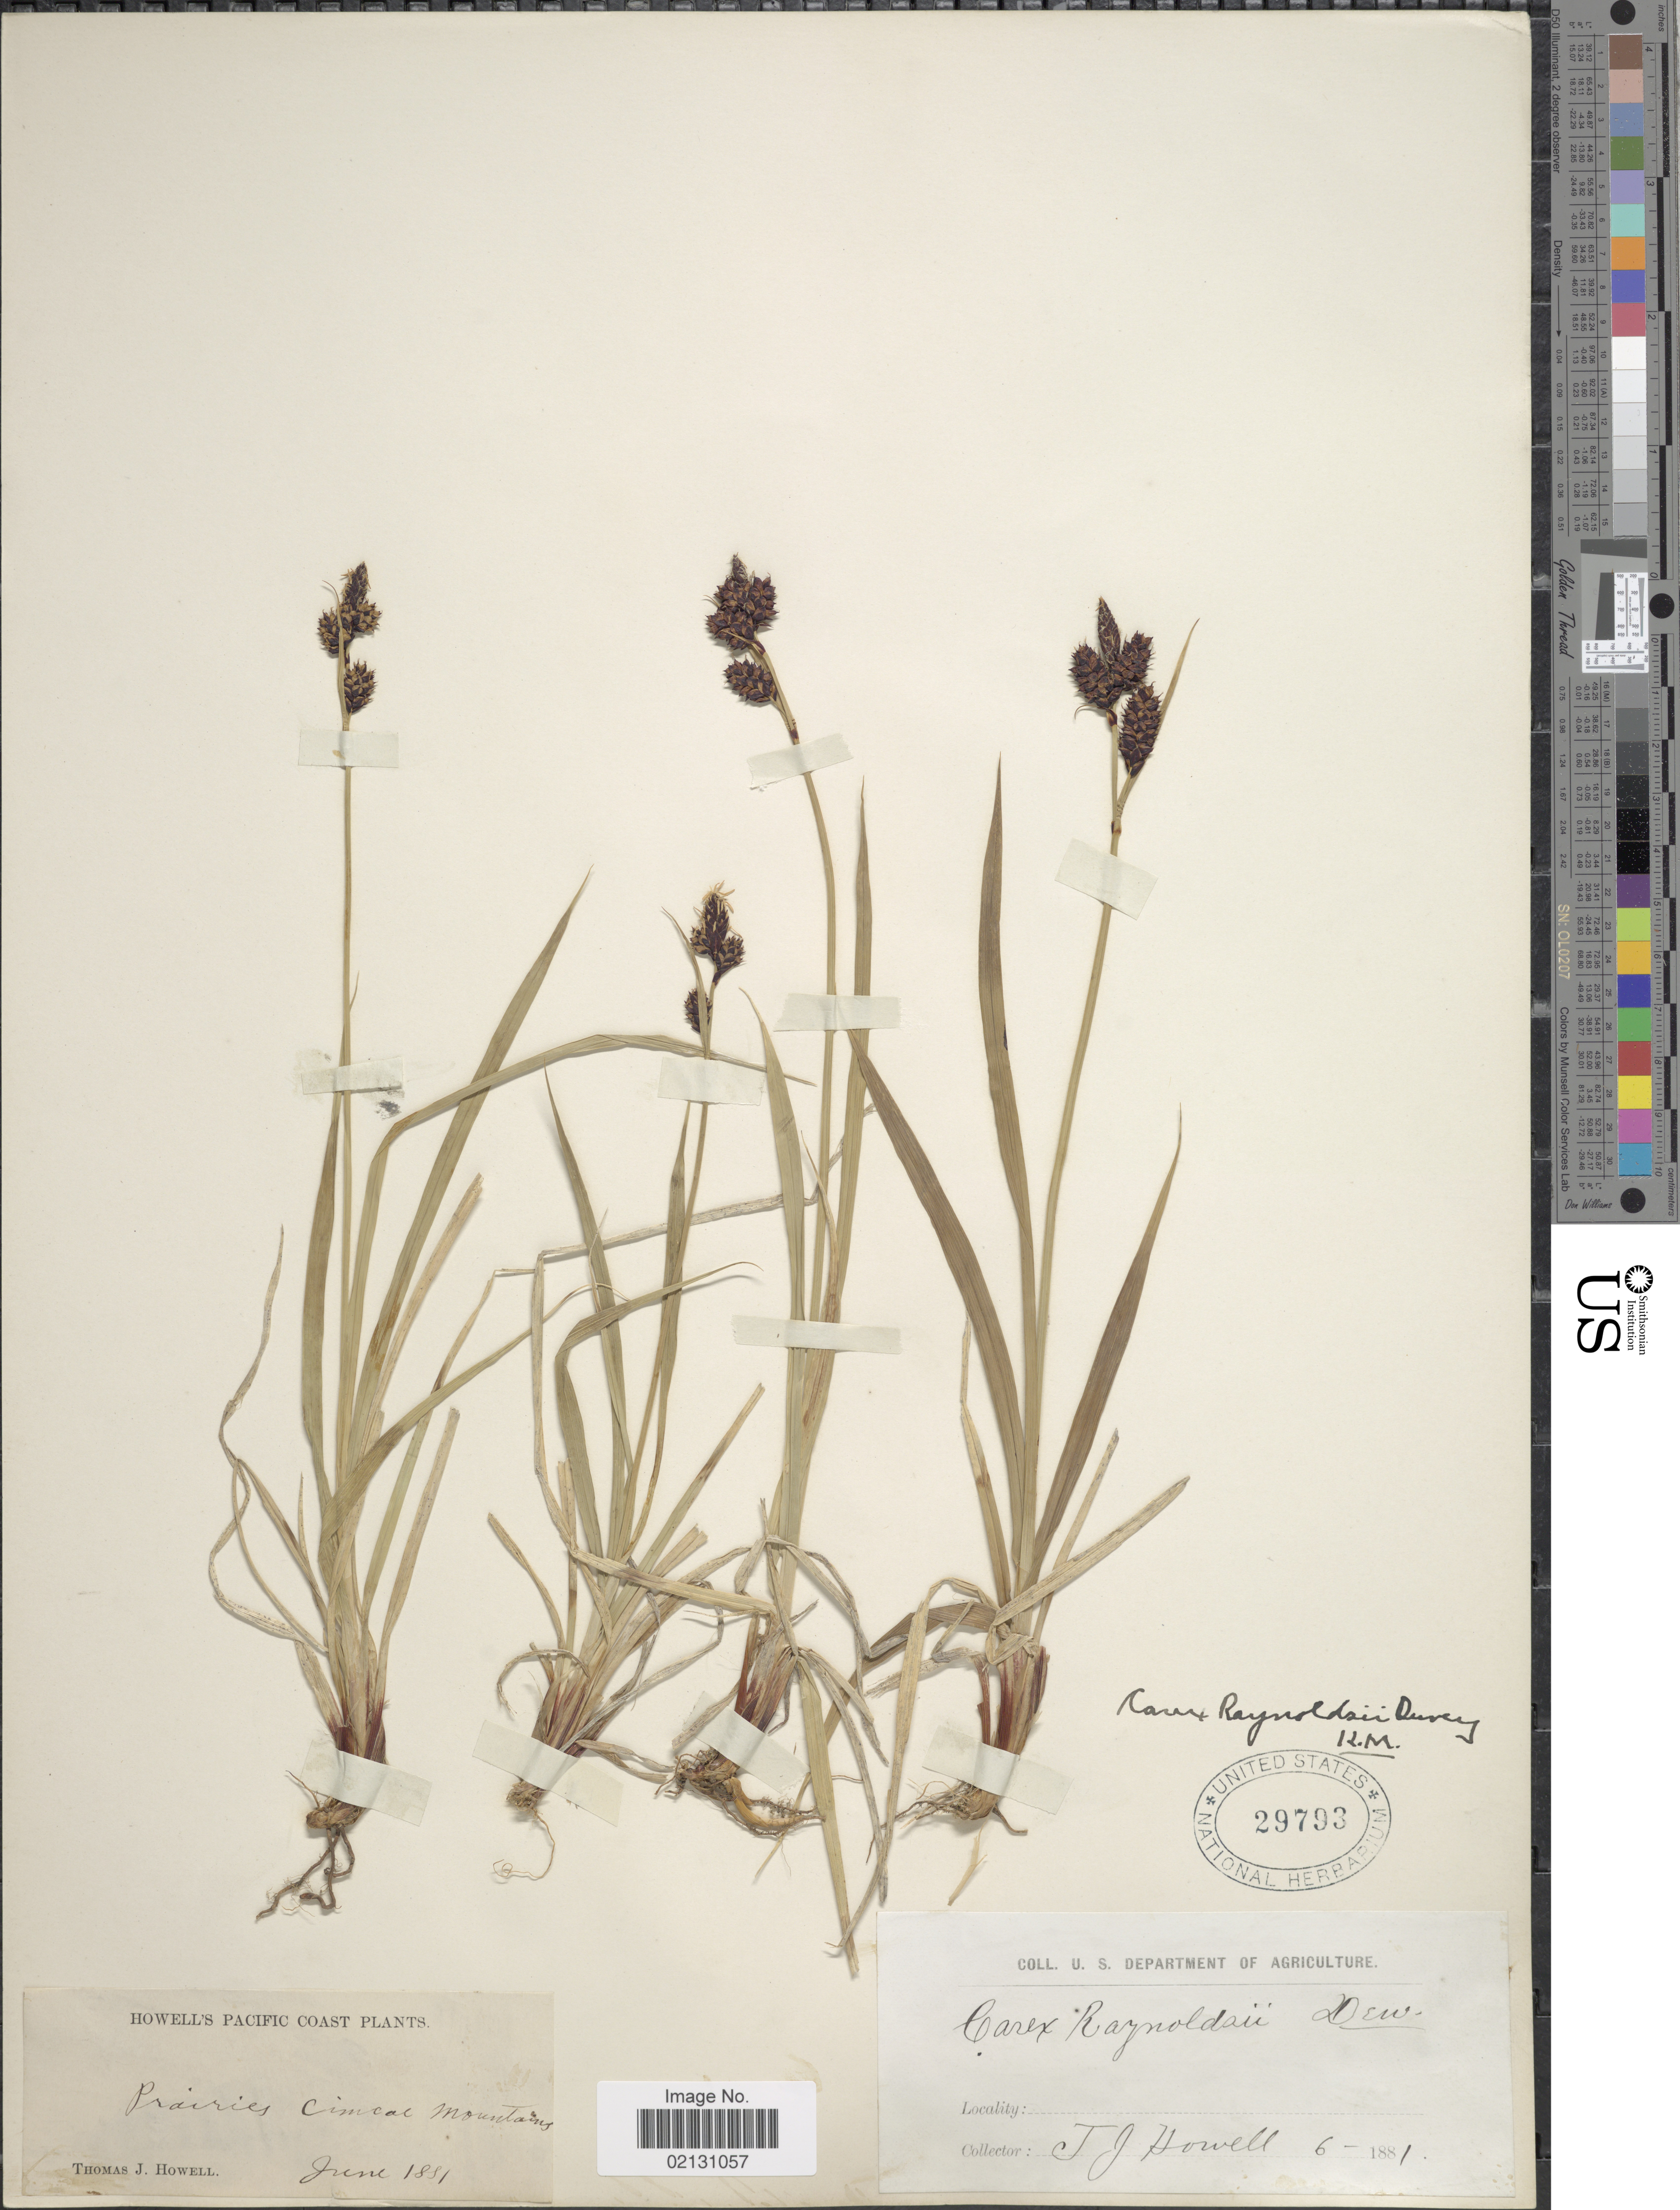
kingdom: Plantae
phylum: Tracheophyta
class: Liliopsida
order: Poales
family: Cyperaceae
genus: Carex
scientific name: Carex raynoldsii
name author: Dewey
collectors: T. J. Howell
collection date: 1881-06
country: United States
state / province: Washington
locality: Pacific Coast, Prairies cimcoe Mountains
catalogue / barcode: US 29793